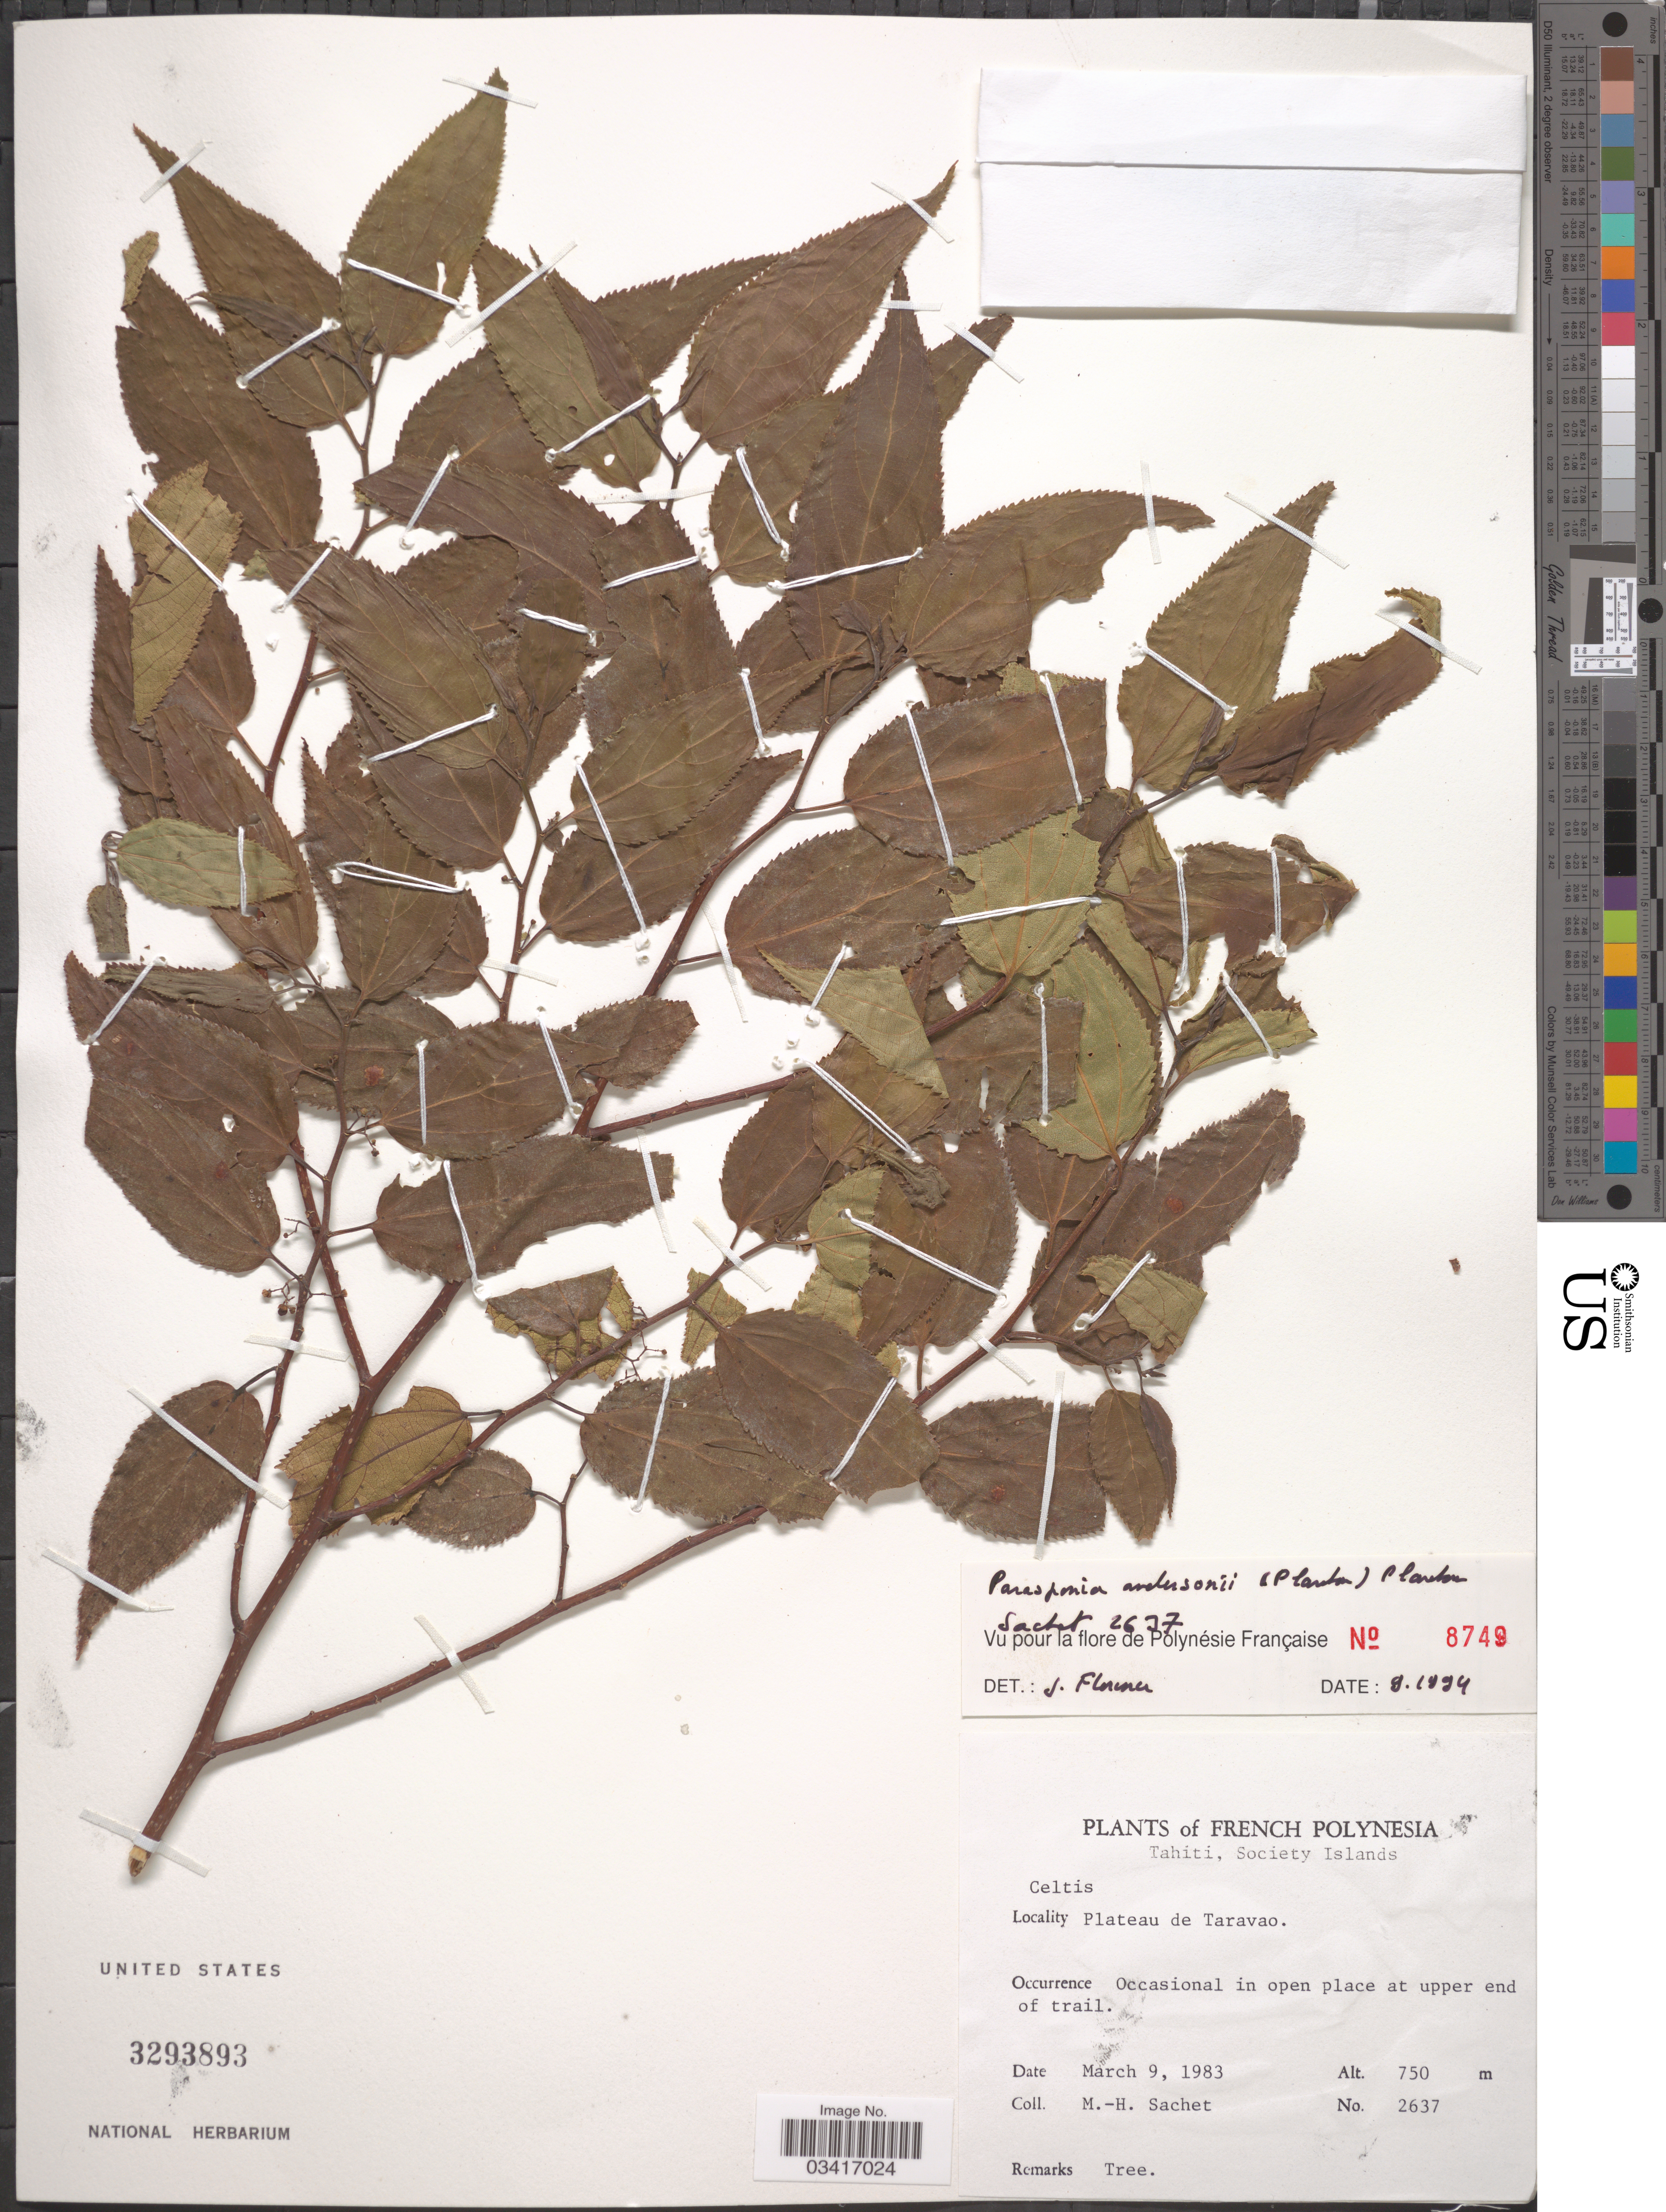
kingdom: Plantae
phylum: Tracheophyta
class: Magnoliopsida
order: Rosales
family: Cannabaceae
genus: Parasponia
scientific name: Parasponia andersonii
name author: Planch.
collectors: M.-H. Sachet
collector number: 2637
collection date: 1983-03-09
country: French Polynesia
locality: Tahiti, Society Islands. Plateau de Taravao. In open place at upper end of trail.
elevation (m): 750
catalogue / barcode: US 3293893